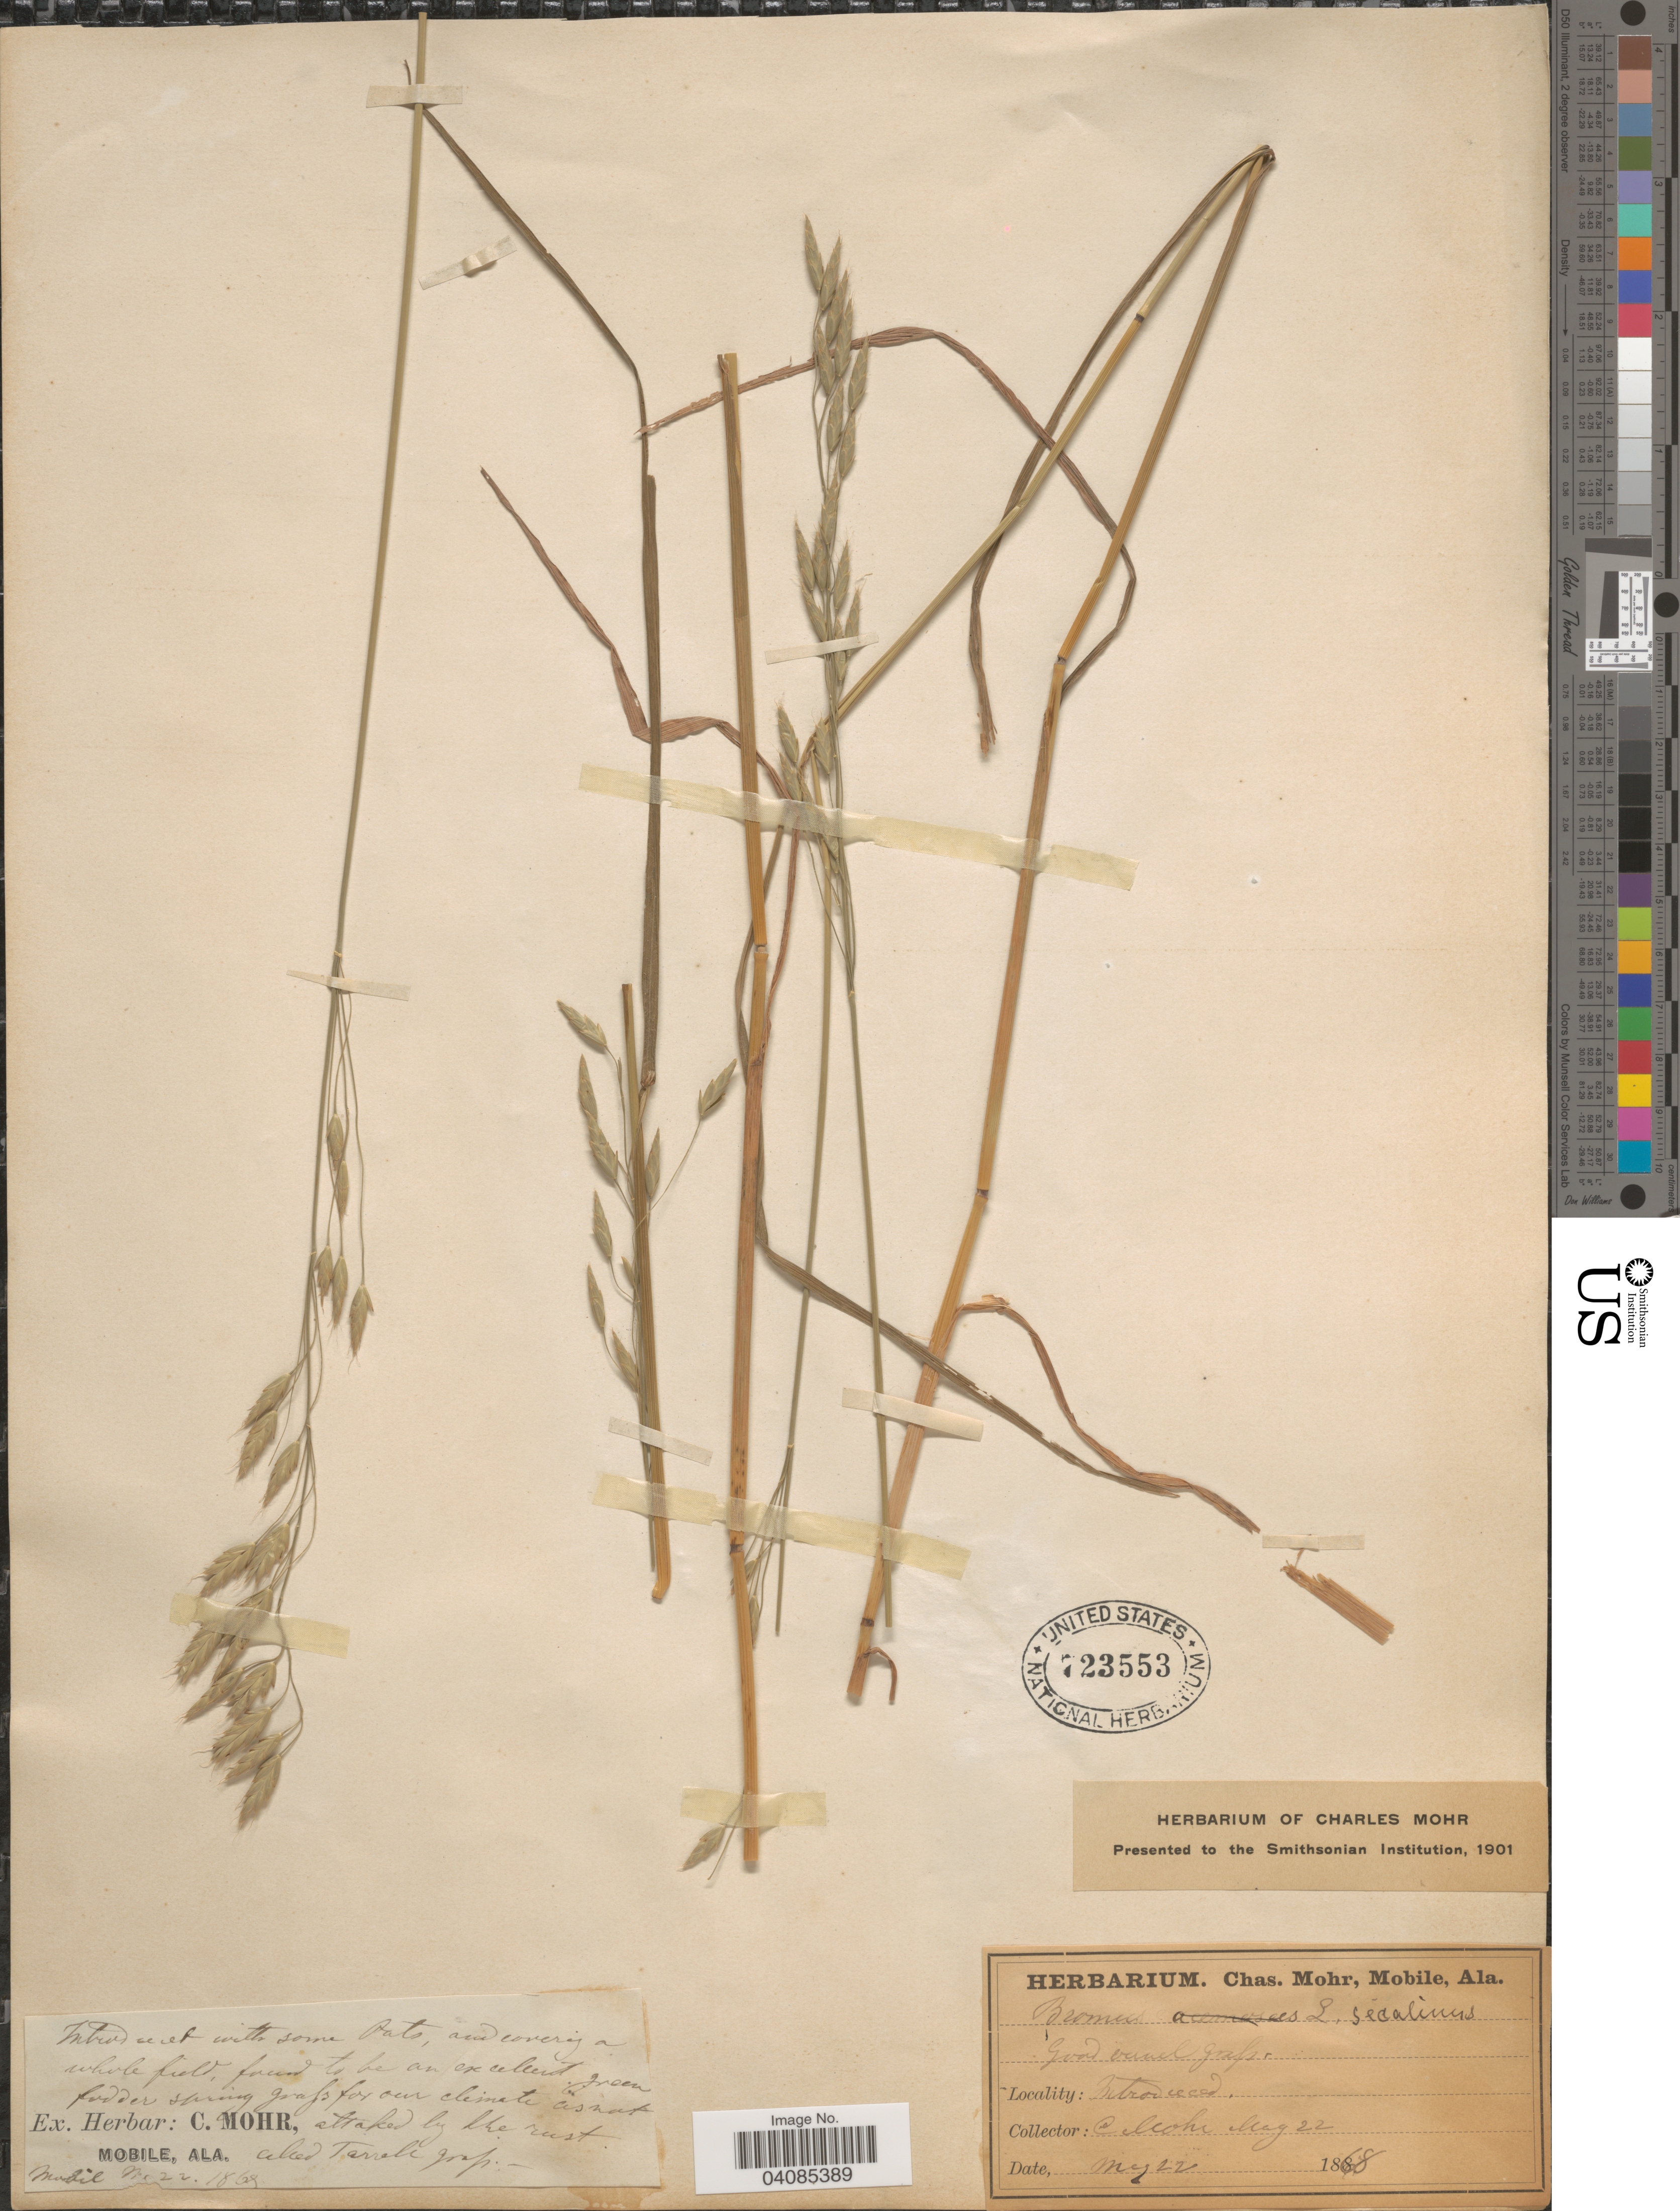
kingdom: Plantae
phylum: Tracheophyta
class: Liliopsida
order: Poales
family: Poaceae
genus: Bromus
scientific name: Bromus secalinus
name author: L.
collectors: Mohr, C. T. (herbarium)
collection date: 1868-05-22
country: United States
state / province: Alabama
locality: Mobile.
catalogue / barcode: US 723553